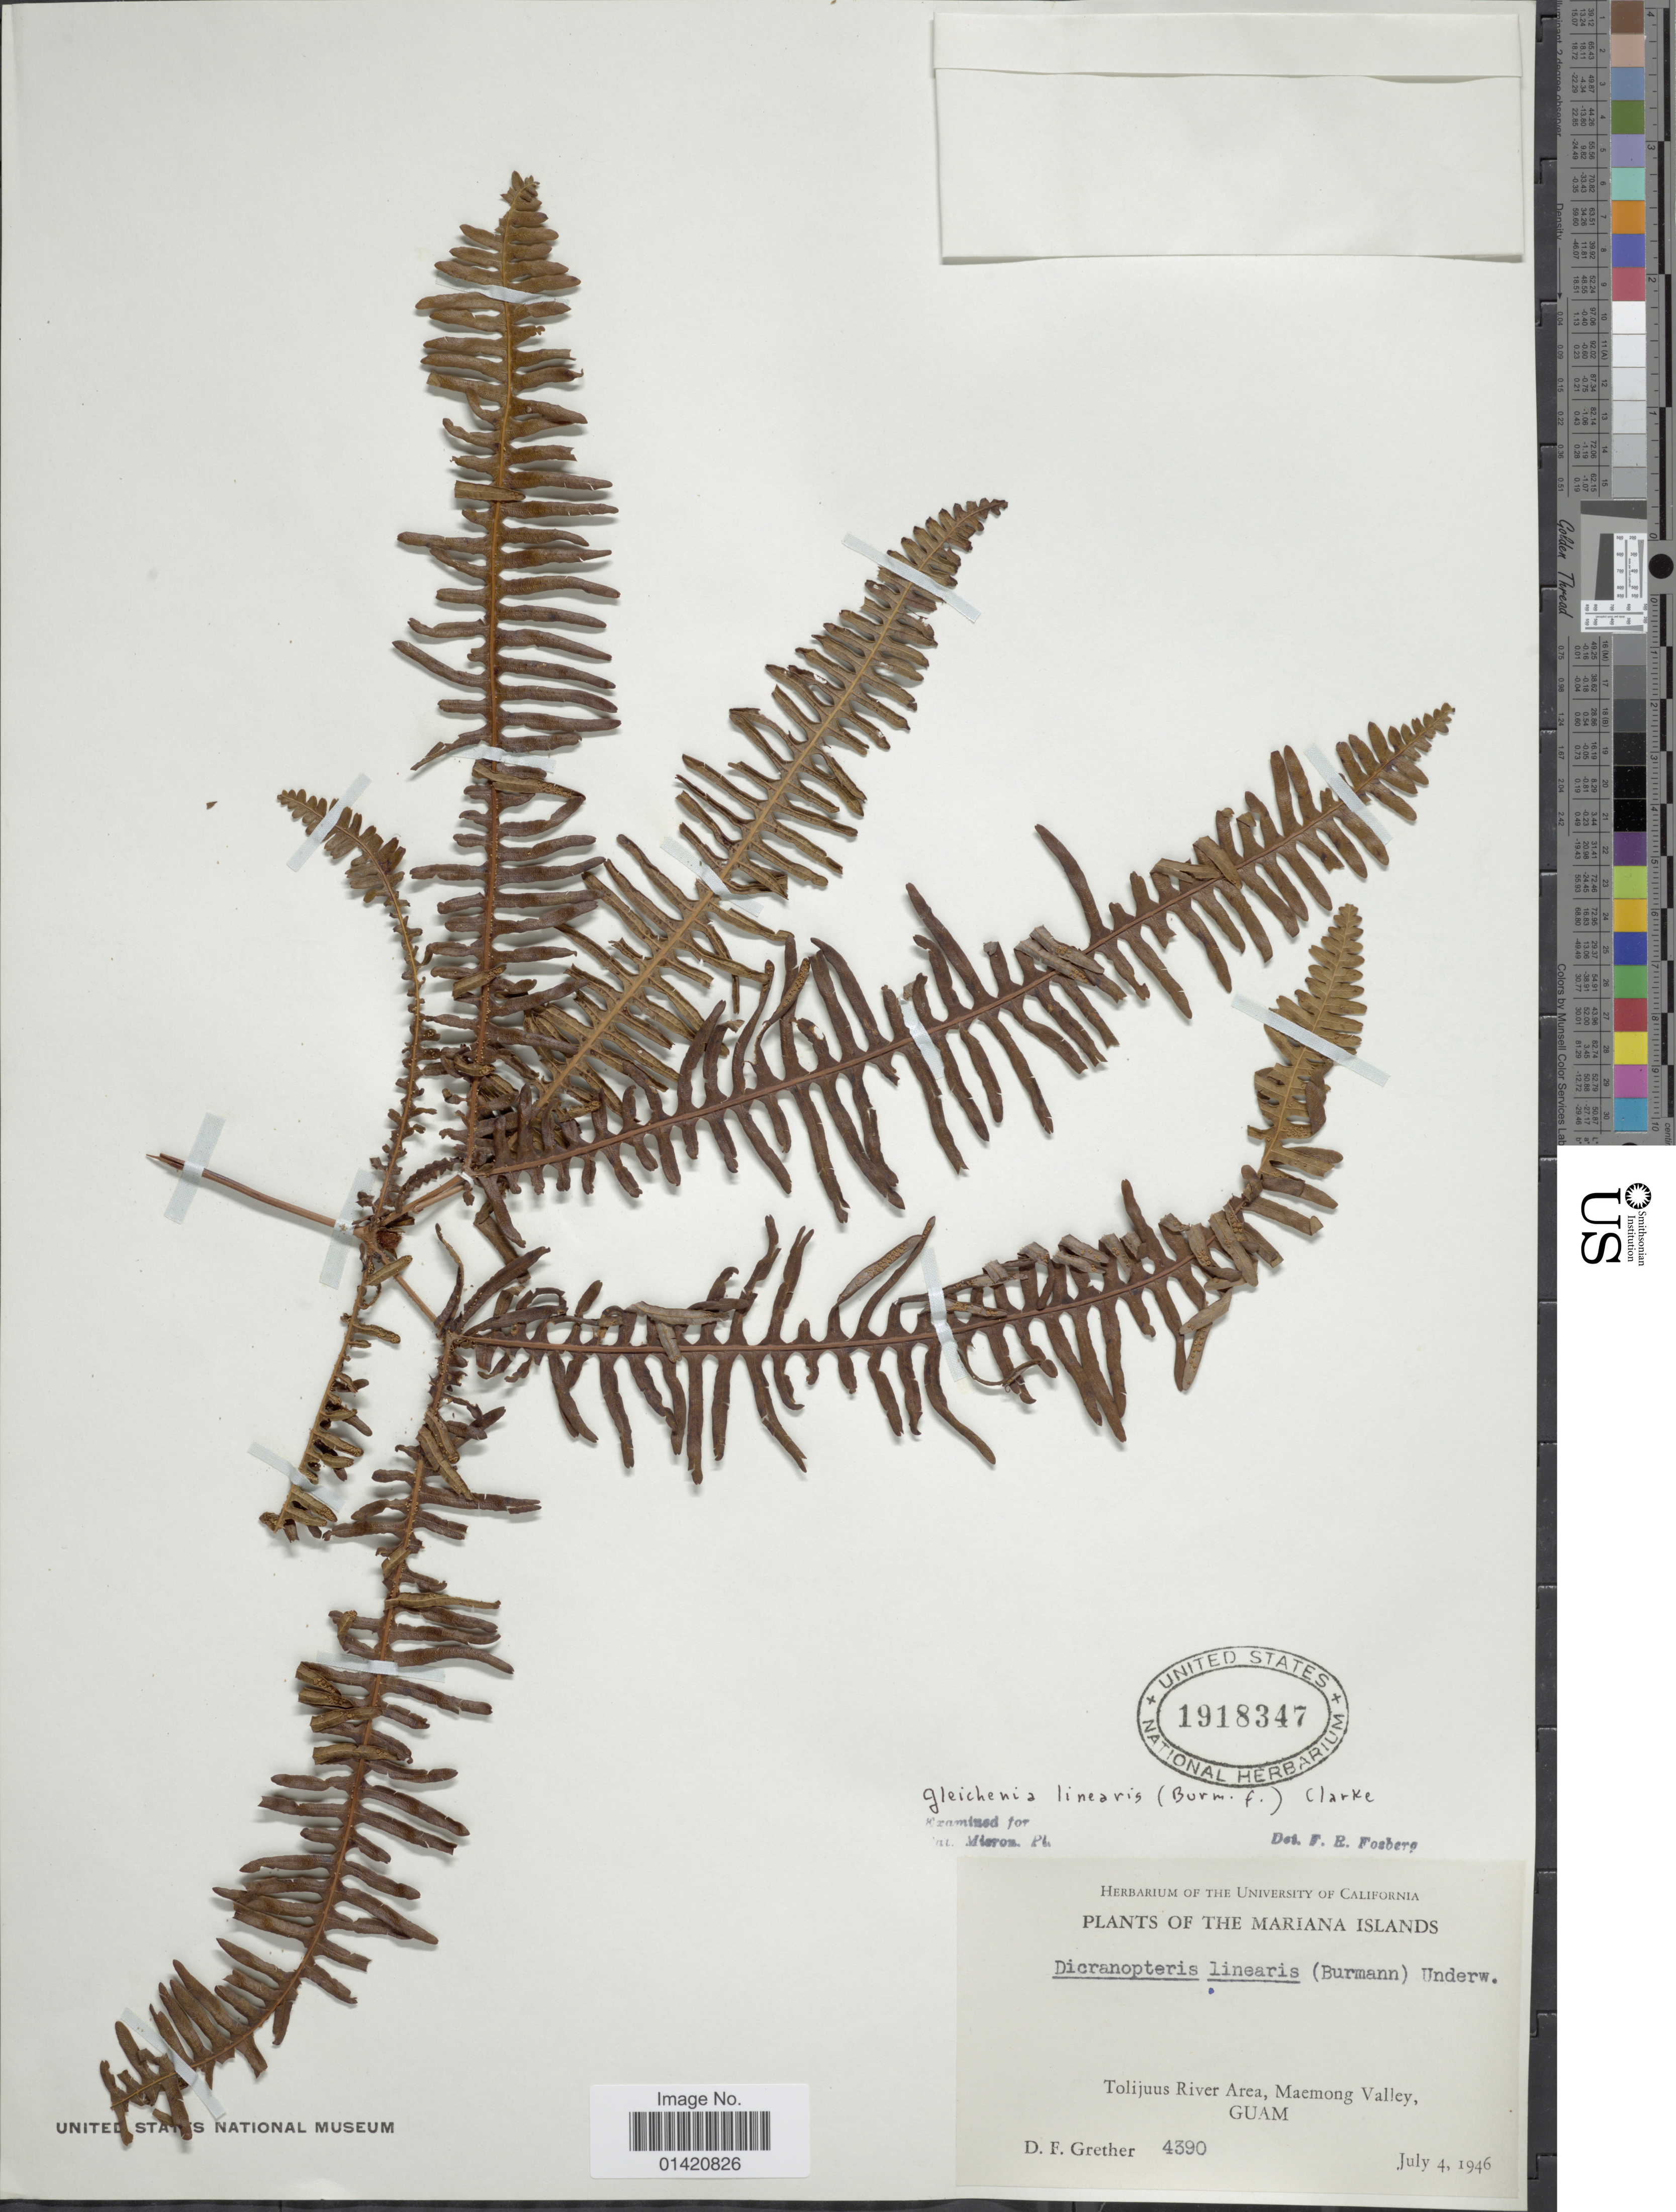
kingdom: Plantae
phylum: Tracheophyta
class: Polypodiopsida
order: Gleicheniales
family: Gleicheniaceae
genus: Dicranopteris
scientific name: Dicranopteris linearis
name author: (Burm. f.) Underw.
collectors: D. F. Grether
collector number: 4390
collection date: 1946-07-04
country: Guam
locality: The Mariana Islands, Tolijuus River Area, maemong Valley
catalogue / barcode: US 1918347